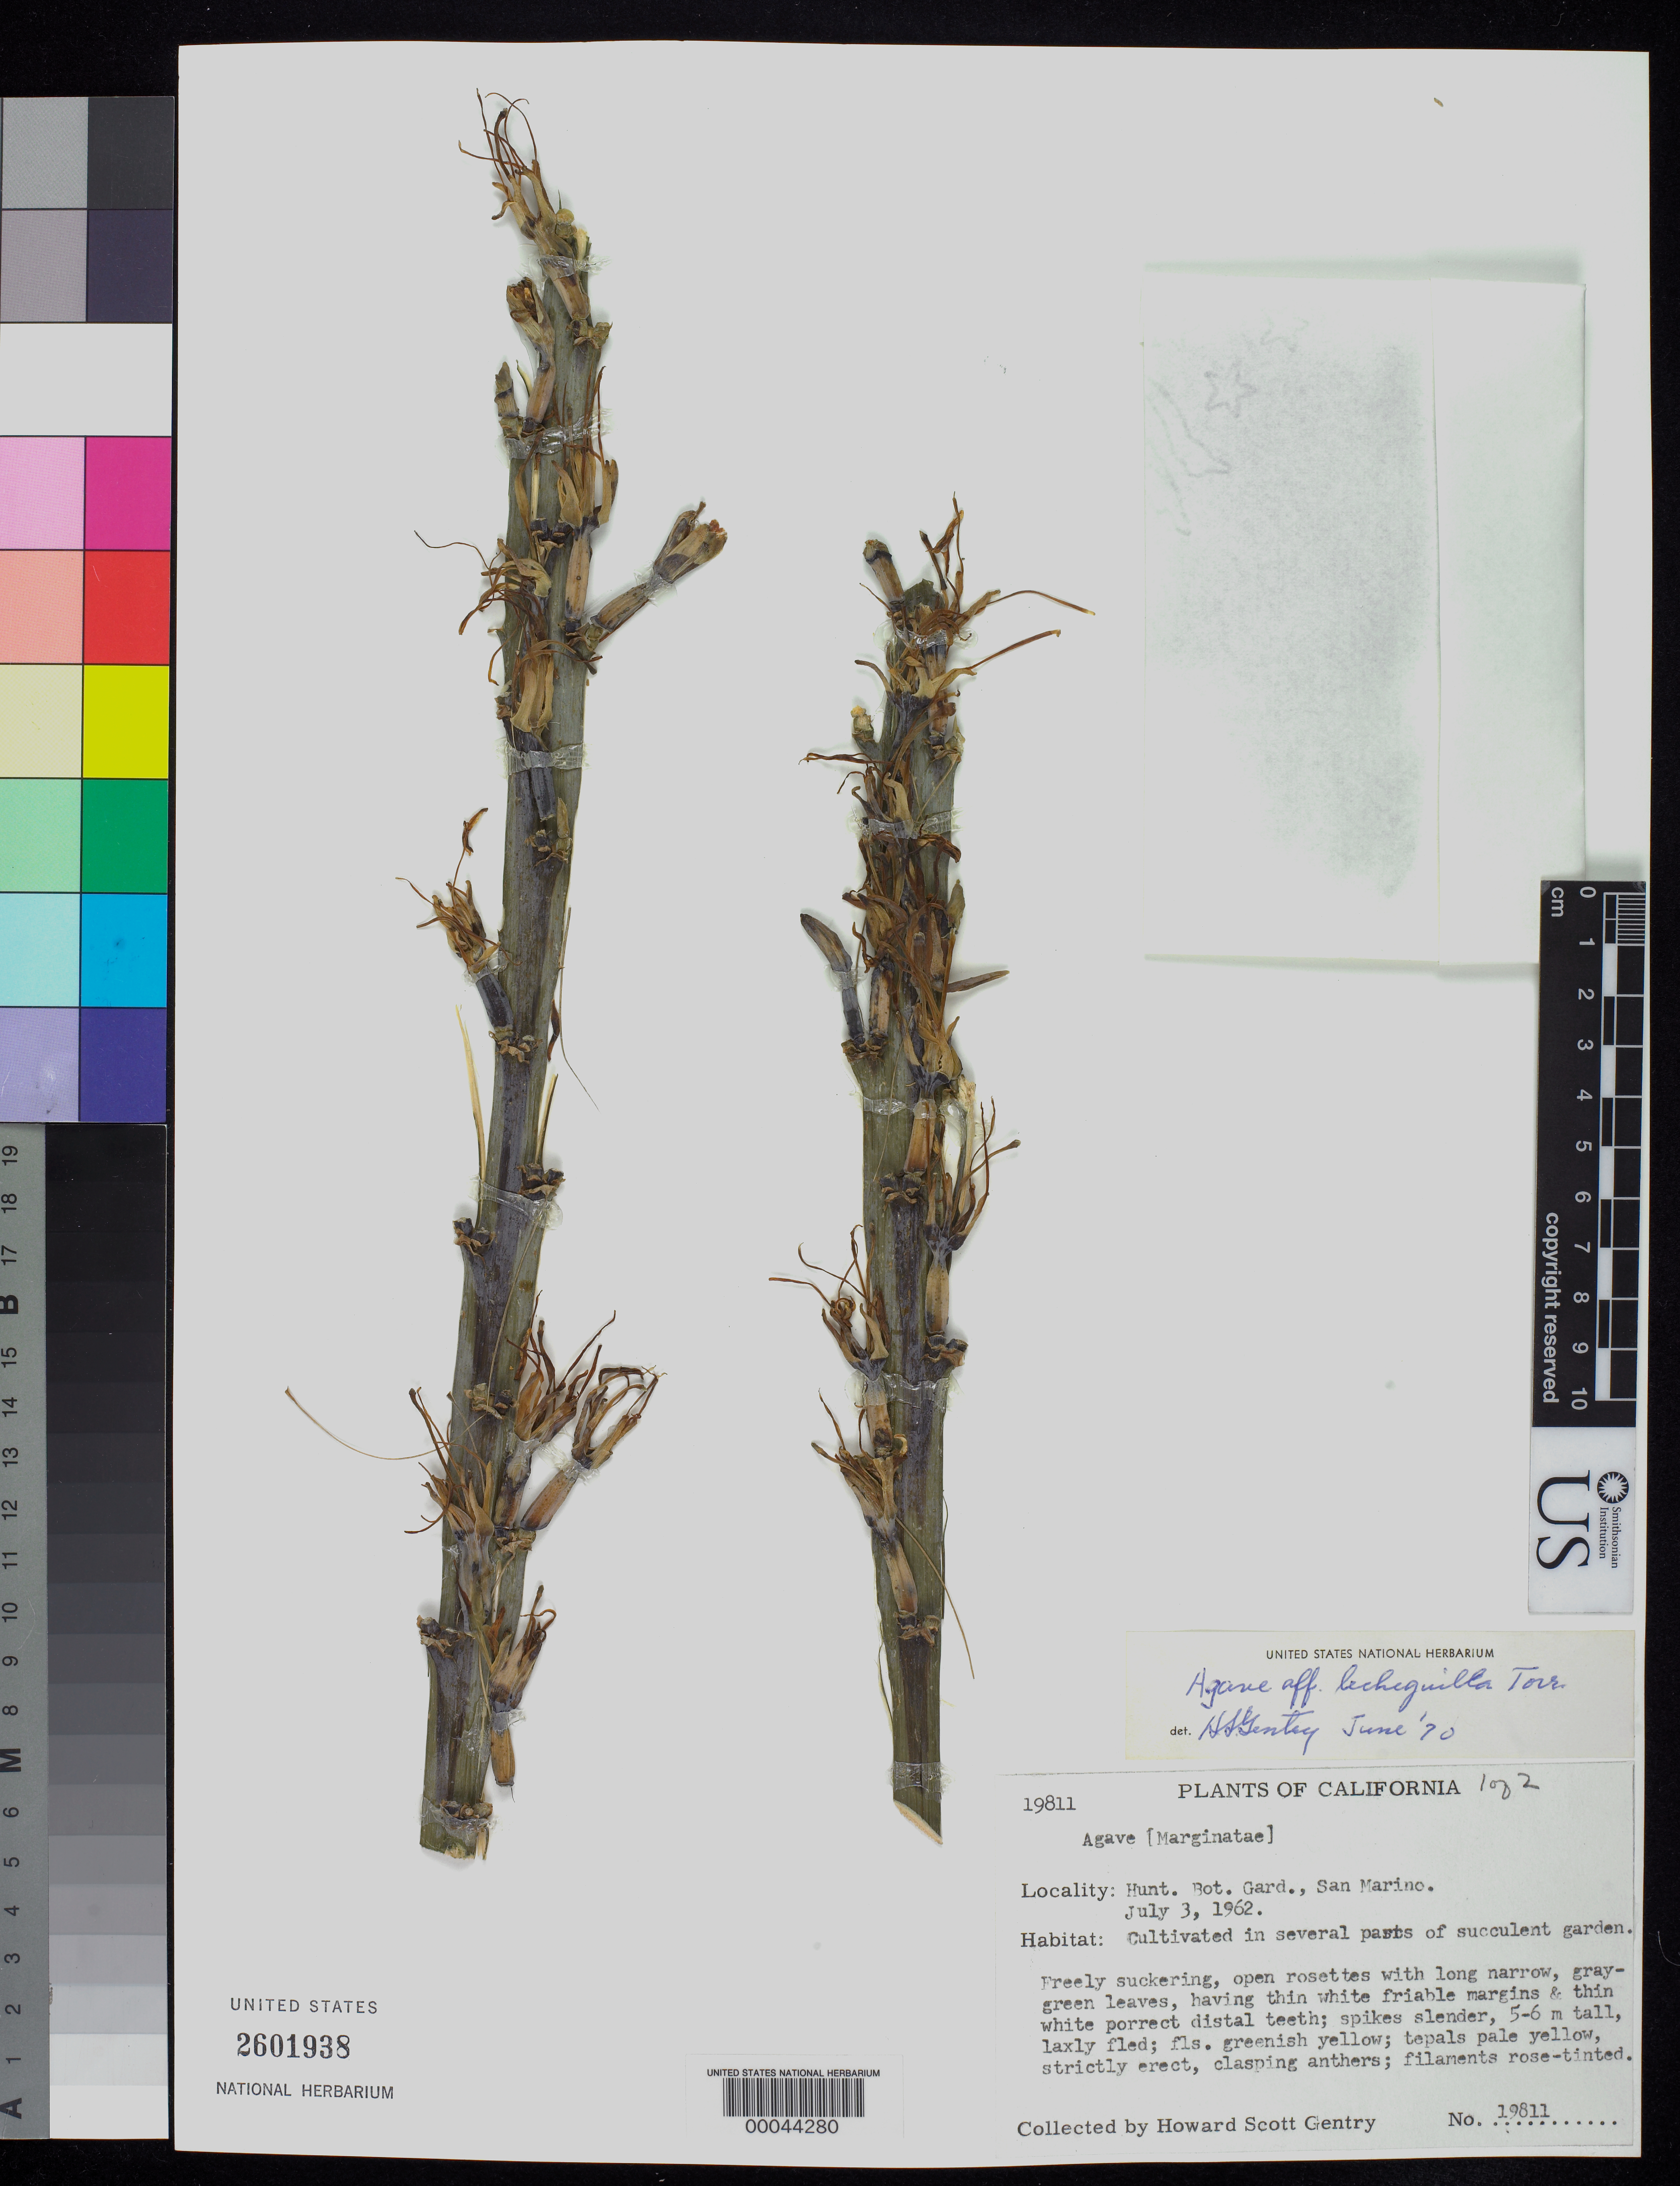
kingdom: Plantae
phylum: Tracheophyta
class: Liliopsida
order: Asparagales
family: Asparagaceae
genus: Agave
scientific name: Agave lechuguilla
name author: Torr.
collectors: H. S. Gentry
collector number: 19811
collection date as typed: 03 Jul 1962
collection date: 1962-07-03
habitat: In succulent garden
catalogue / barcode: US 2601938